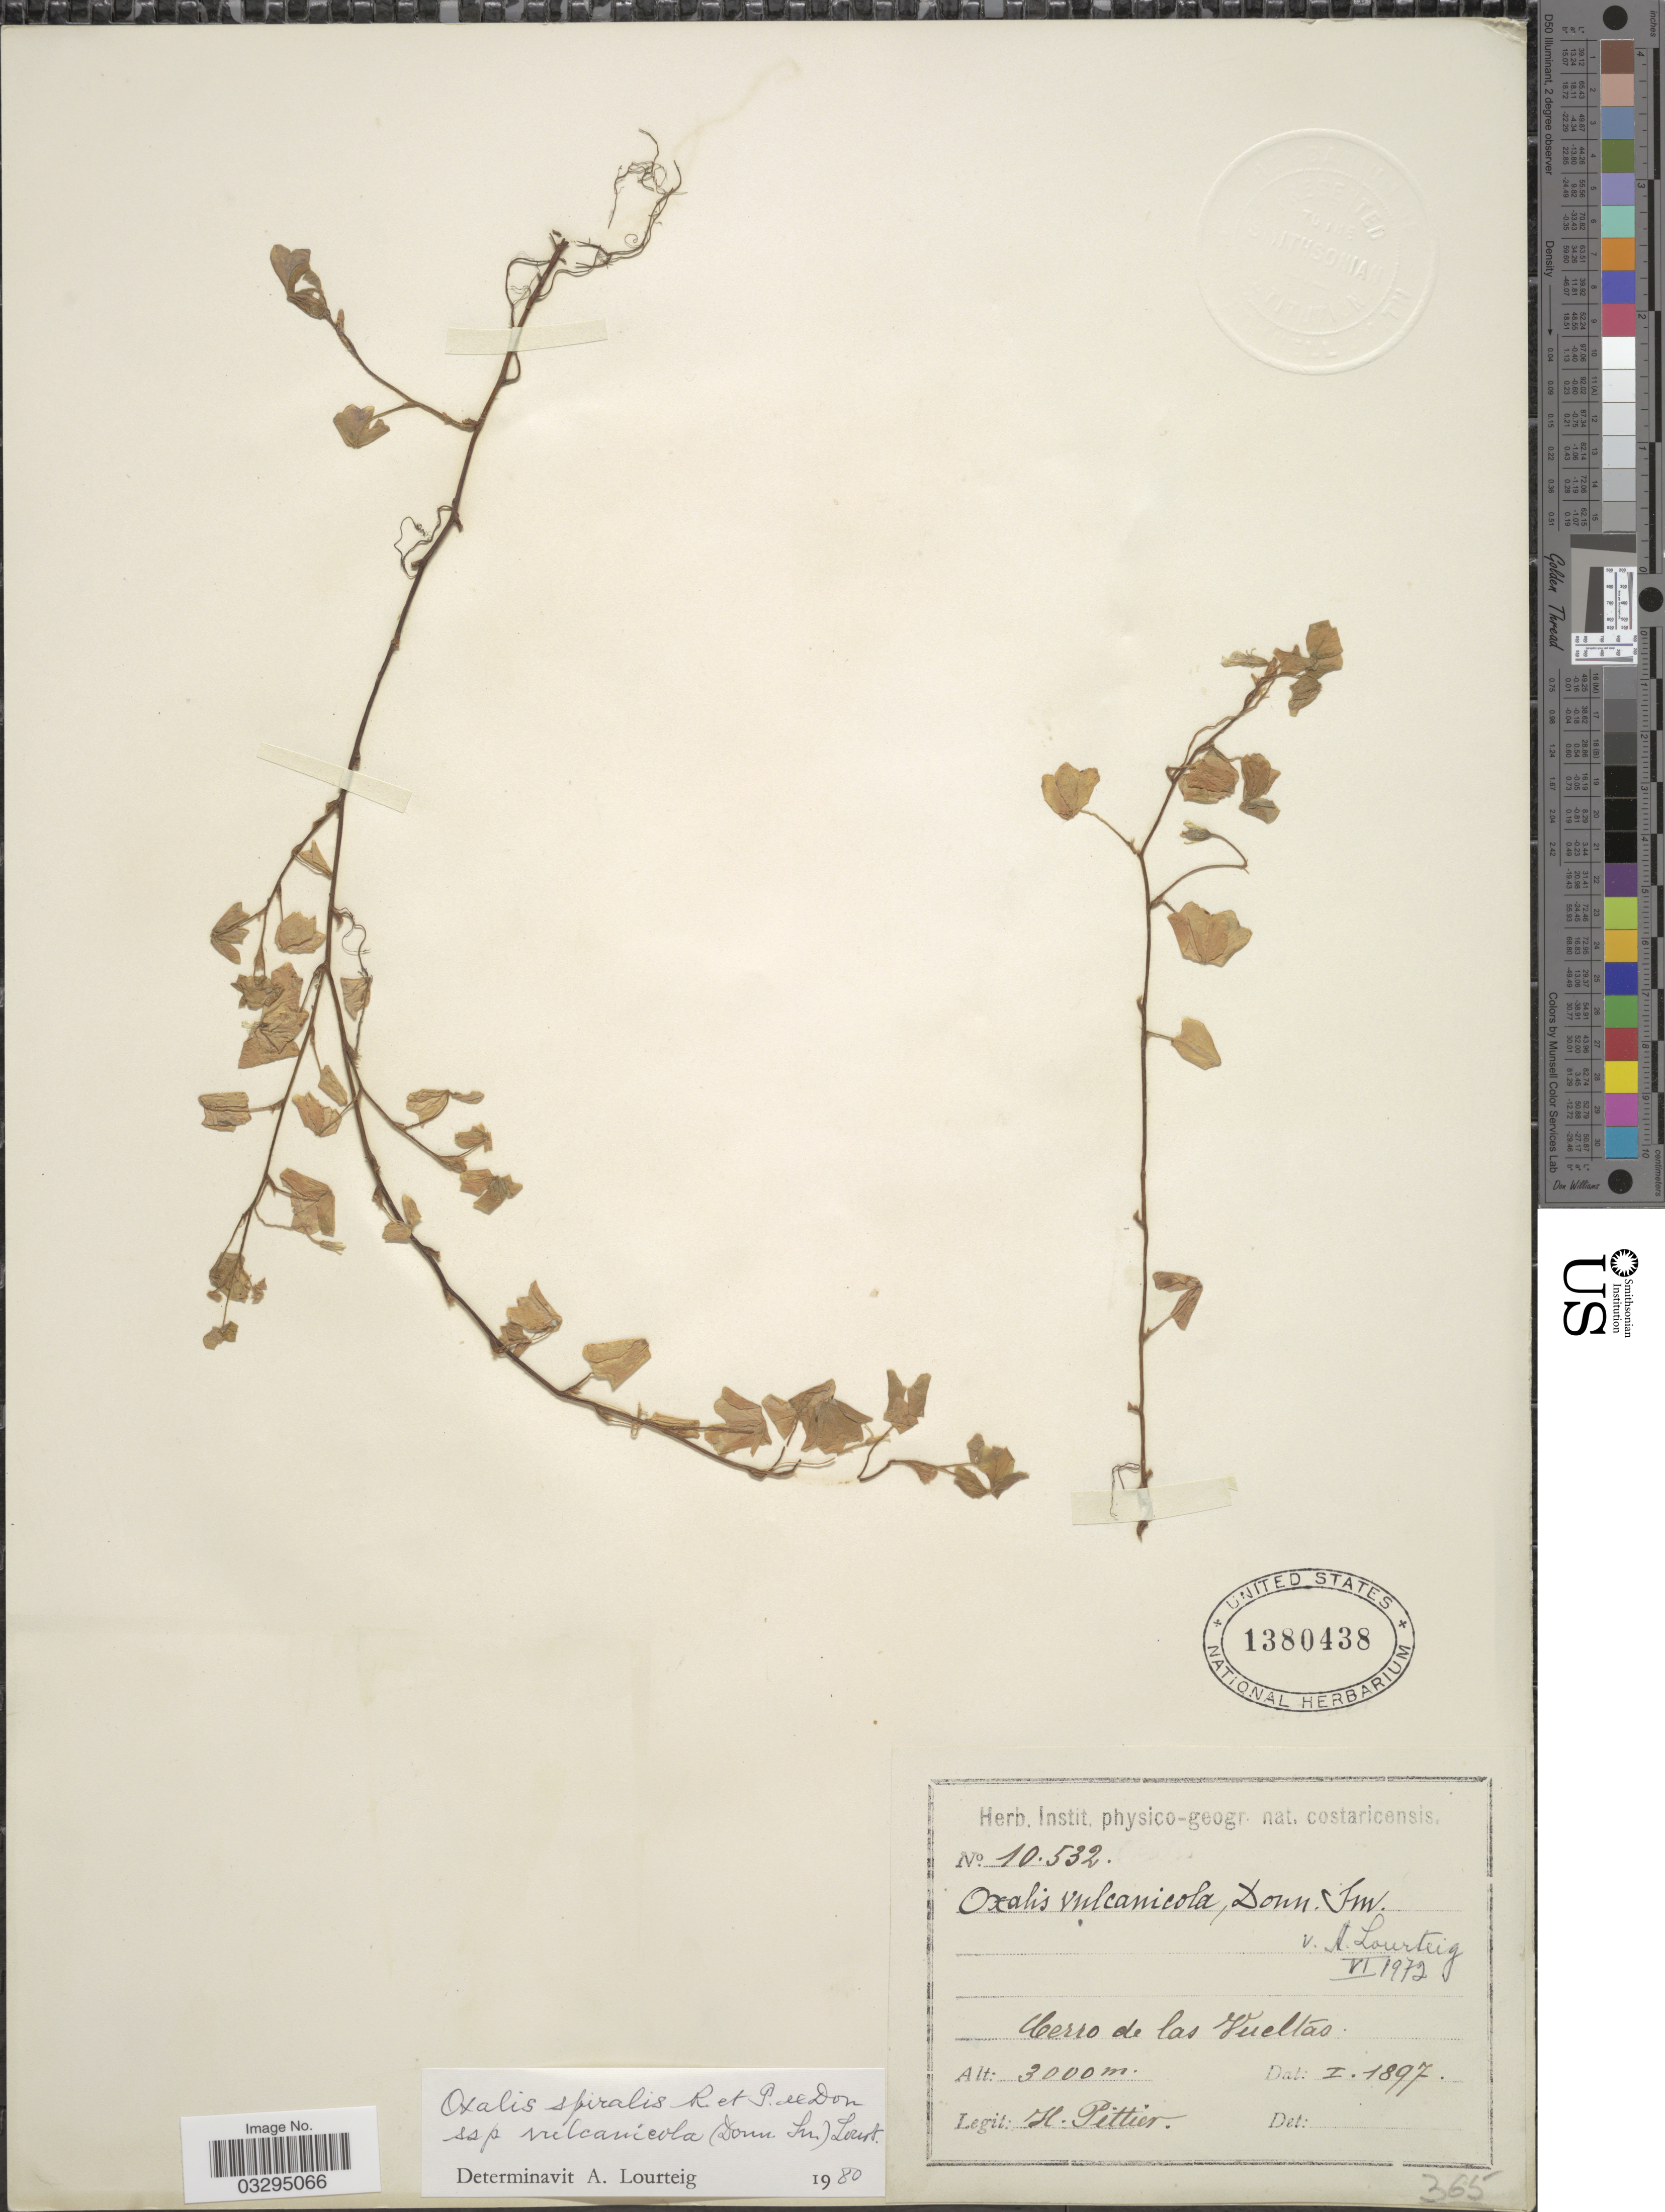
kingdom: Plantae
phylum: Tracheophyta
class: Magnoliopsida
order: Oxalidales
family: Oxalidaceae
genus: Oxalis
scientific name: Oxalis spiralis subsp. vulcanicola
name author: (Donn. Sm.) Lourteig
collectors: H. F. Pittier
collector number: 10532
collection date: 1897-01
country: Costa Rica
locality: Cerro de las Vueltas.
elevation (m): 3000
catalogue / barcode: US 1380438